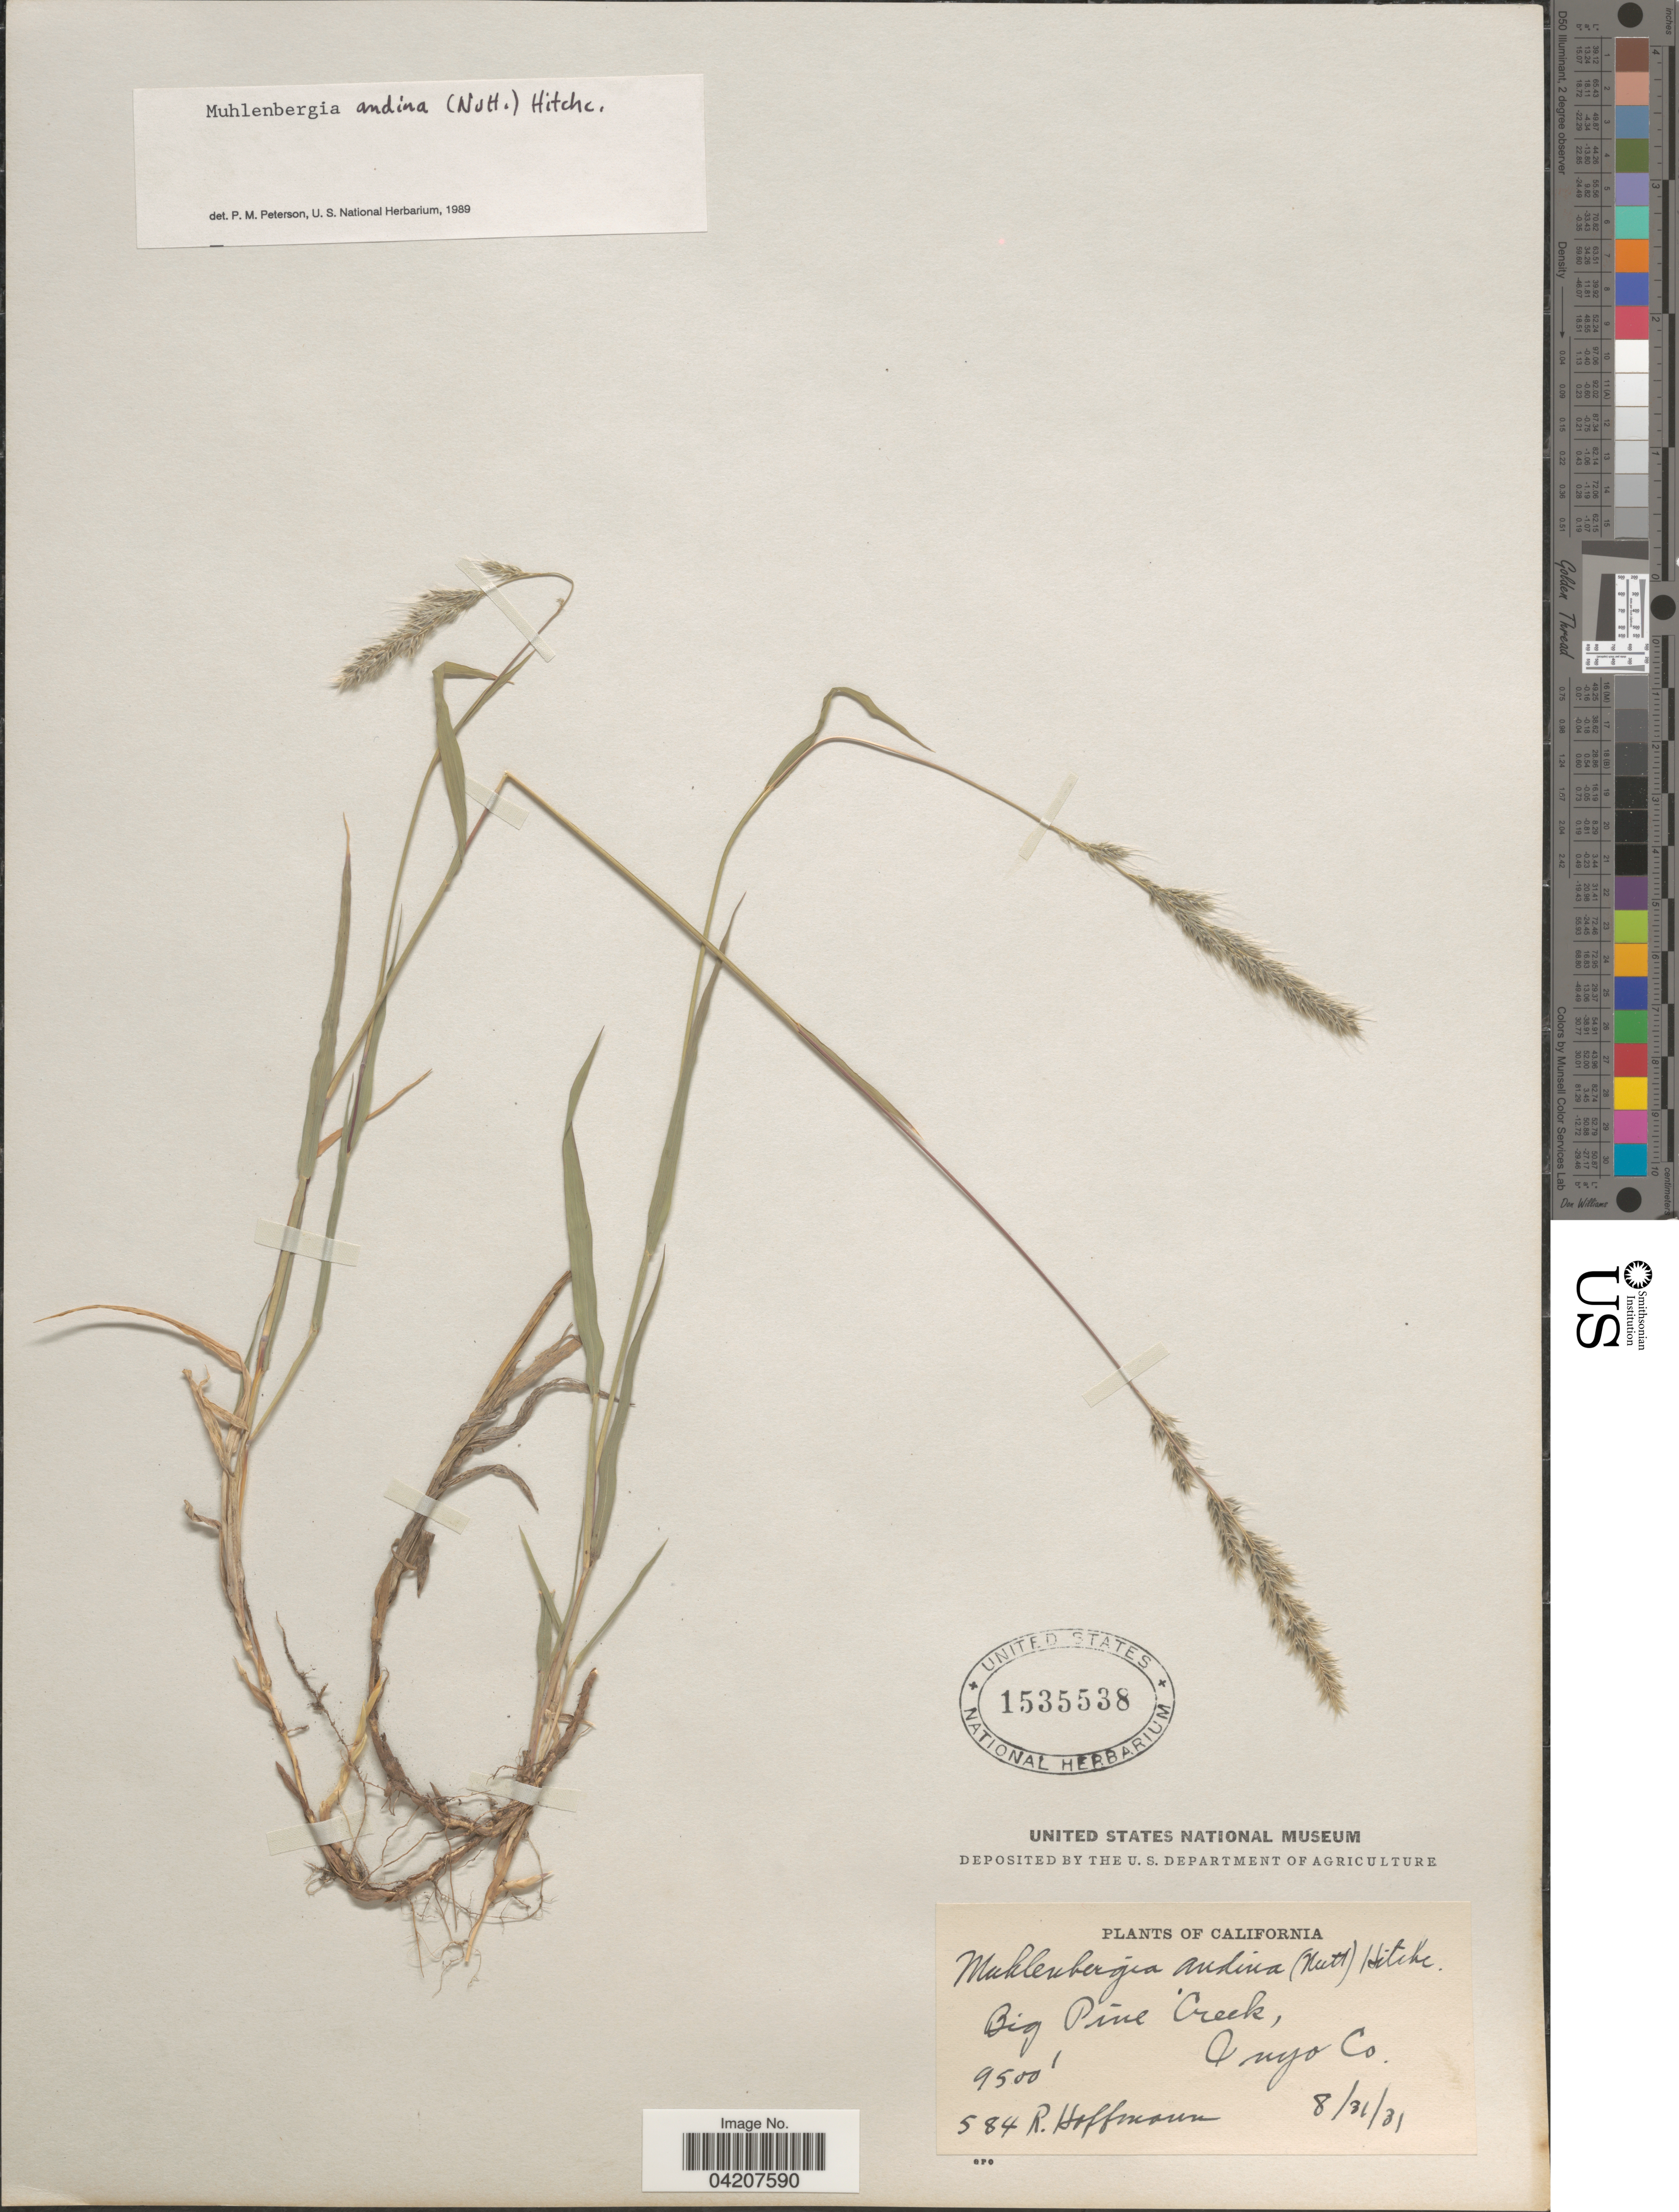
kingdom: Plantae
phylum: Tracheophyta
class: Liliopsida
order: Poales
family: Poaceae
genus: Muhlenbergia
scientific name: Muhlenbergia andina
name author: (Nutt.) Hitchc.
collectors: R. Hoffmann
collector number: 584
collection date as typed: Transcribed d/m/y: 31/8/31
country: United States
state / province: California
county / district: Inyo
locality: Big Pine Creek, Inyo Co.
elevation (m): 2896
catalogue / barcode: US 1535538